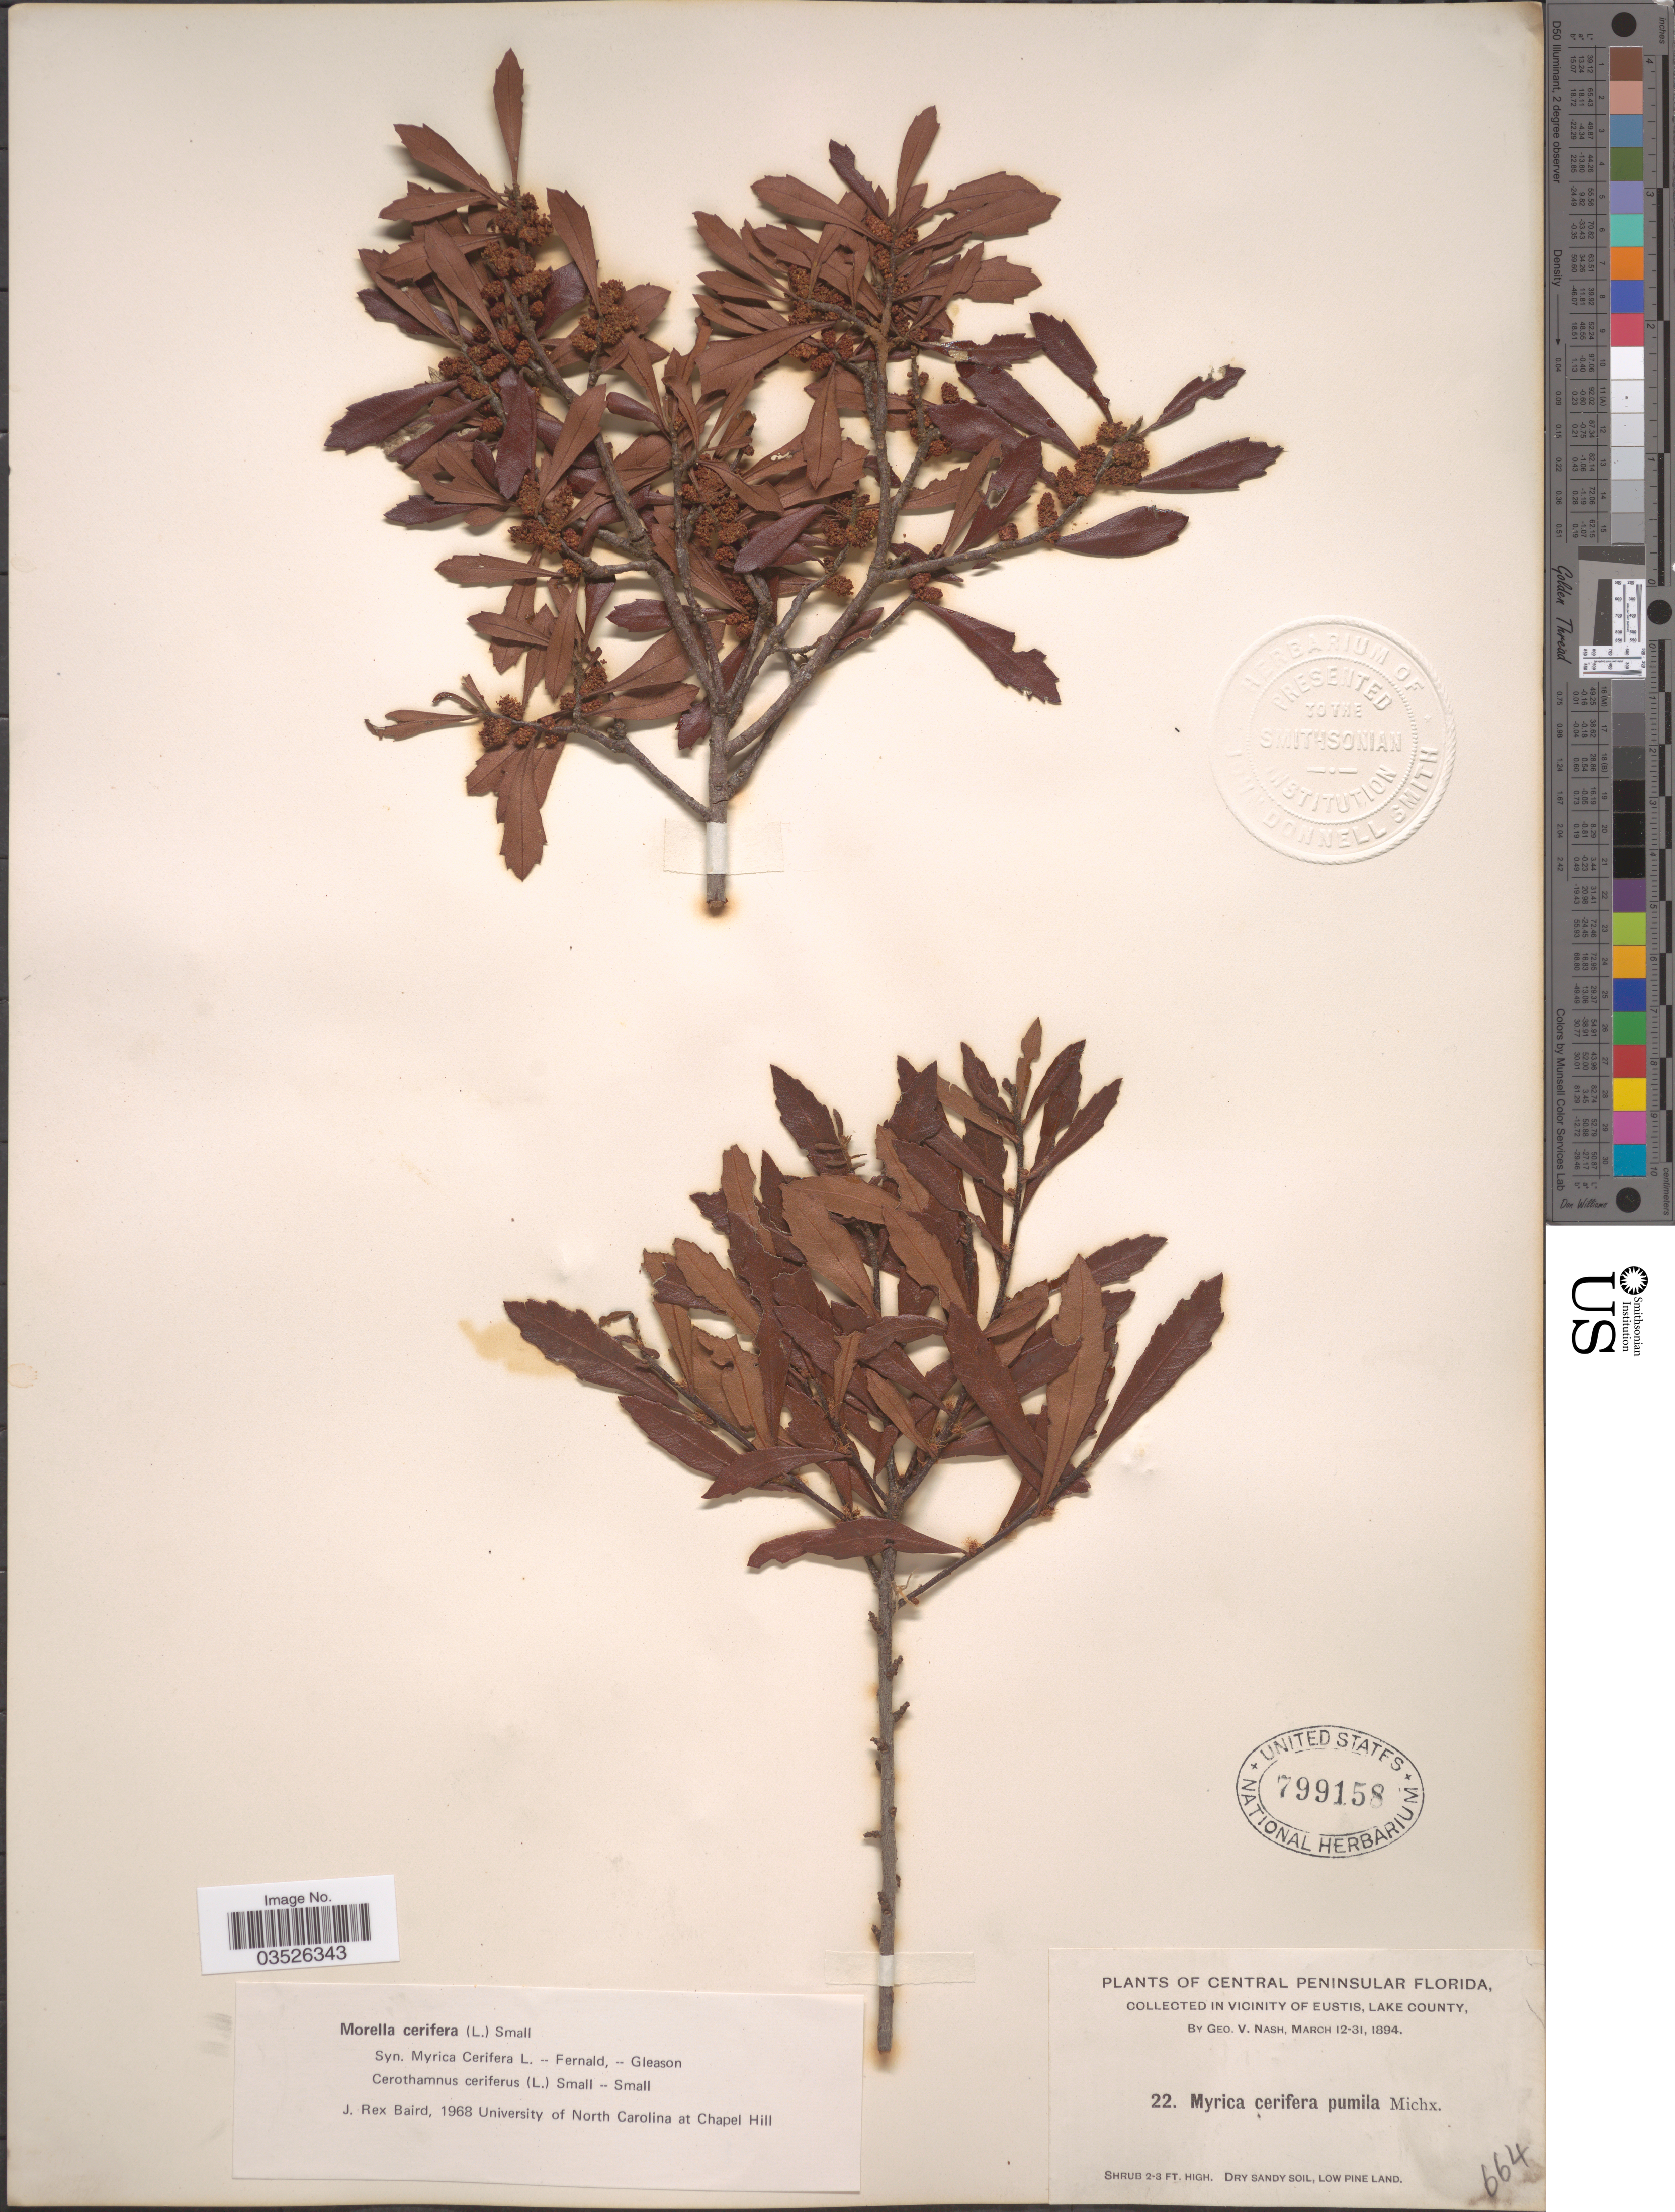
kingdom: Plantae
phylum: Tracheophyta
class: Magnoliopsida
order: Fagales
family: Myricaceae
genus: Morella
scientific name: Morella pumila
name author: (Michx.) Small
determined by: Strong, Mark T., (BOT), Smithsonian Institution - National Museum of Natural History (UNITED STATES)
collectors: G. V. Nash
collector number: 22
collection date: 1894-03-12/1894-03-31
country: United States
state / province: Florida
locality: Central Peninsular Florida. In vicinity of Eustis, Lake County.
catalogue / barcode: US 799158